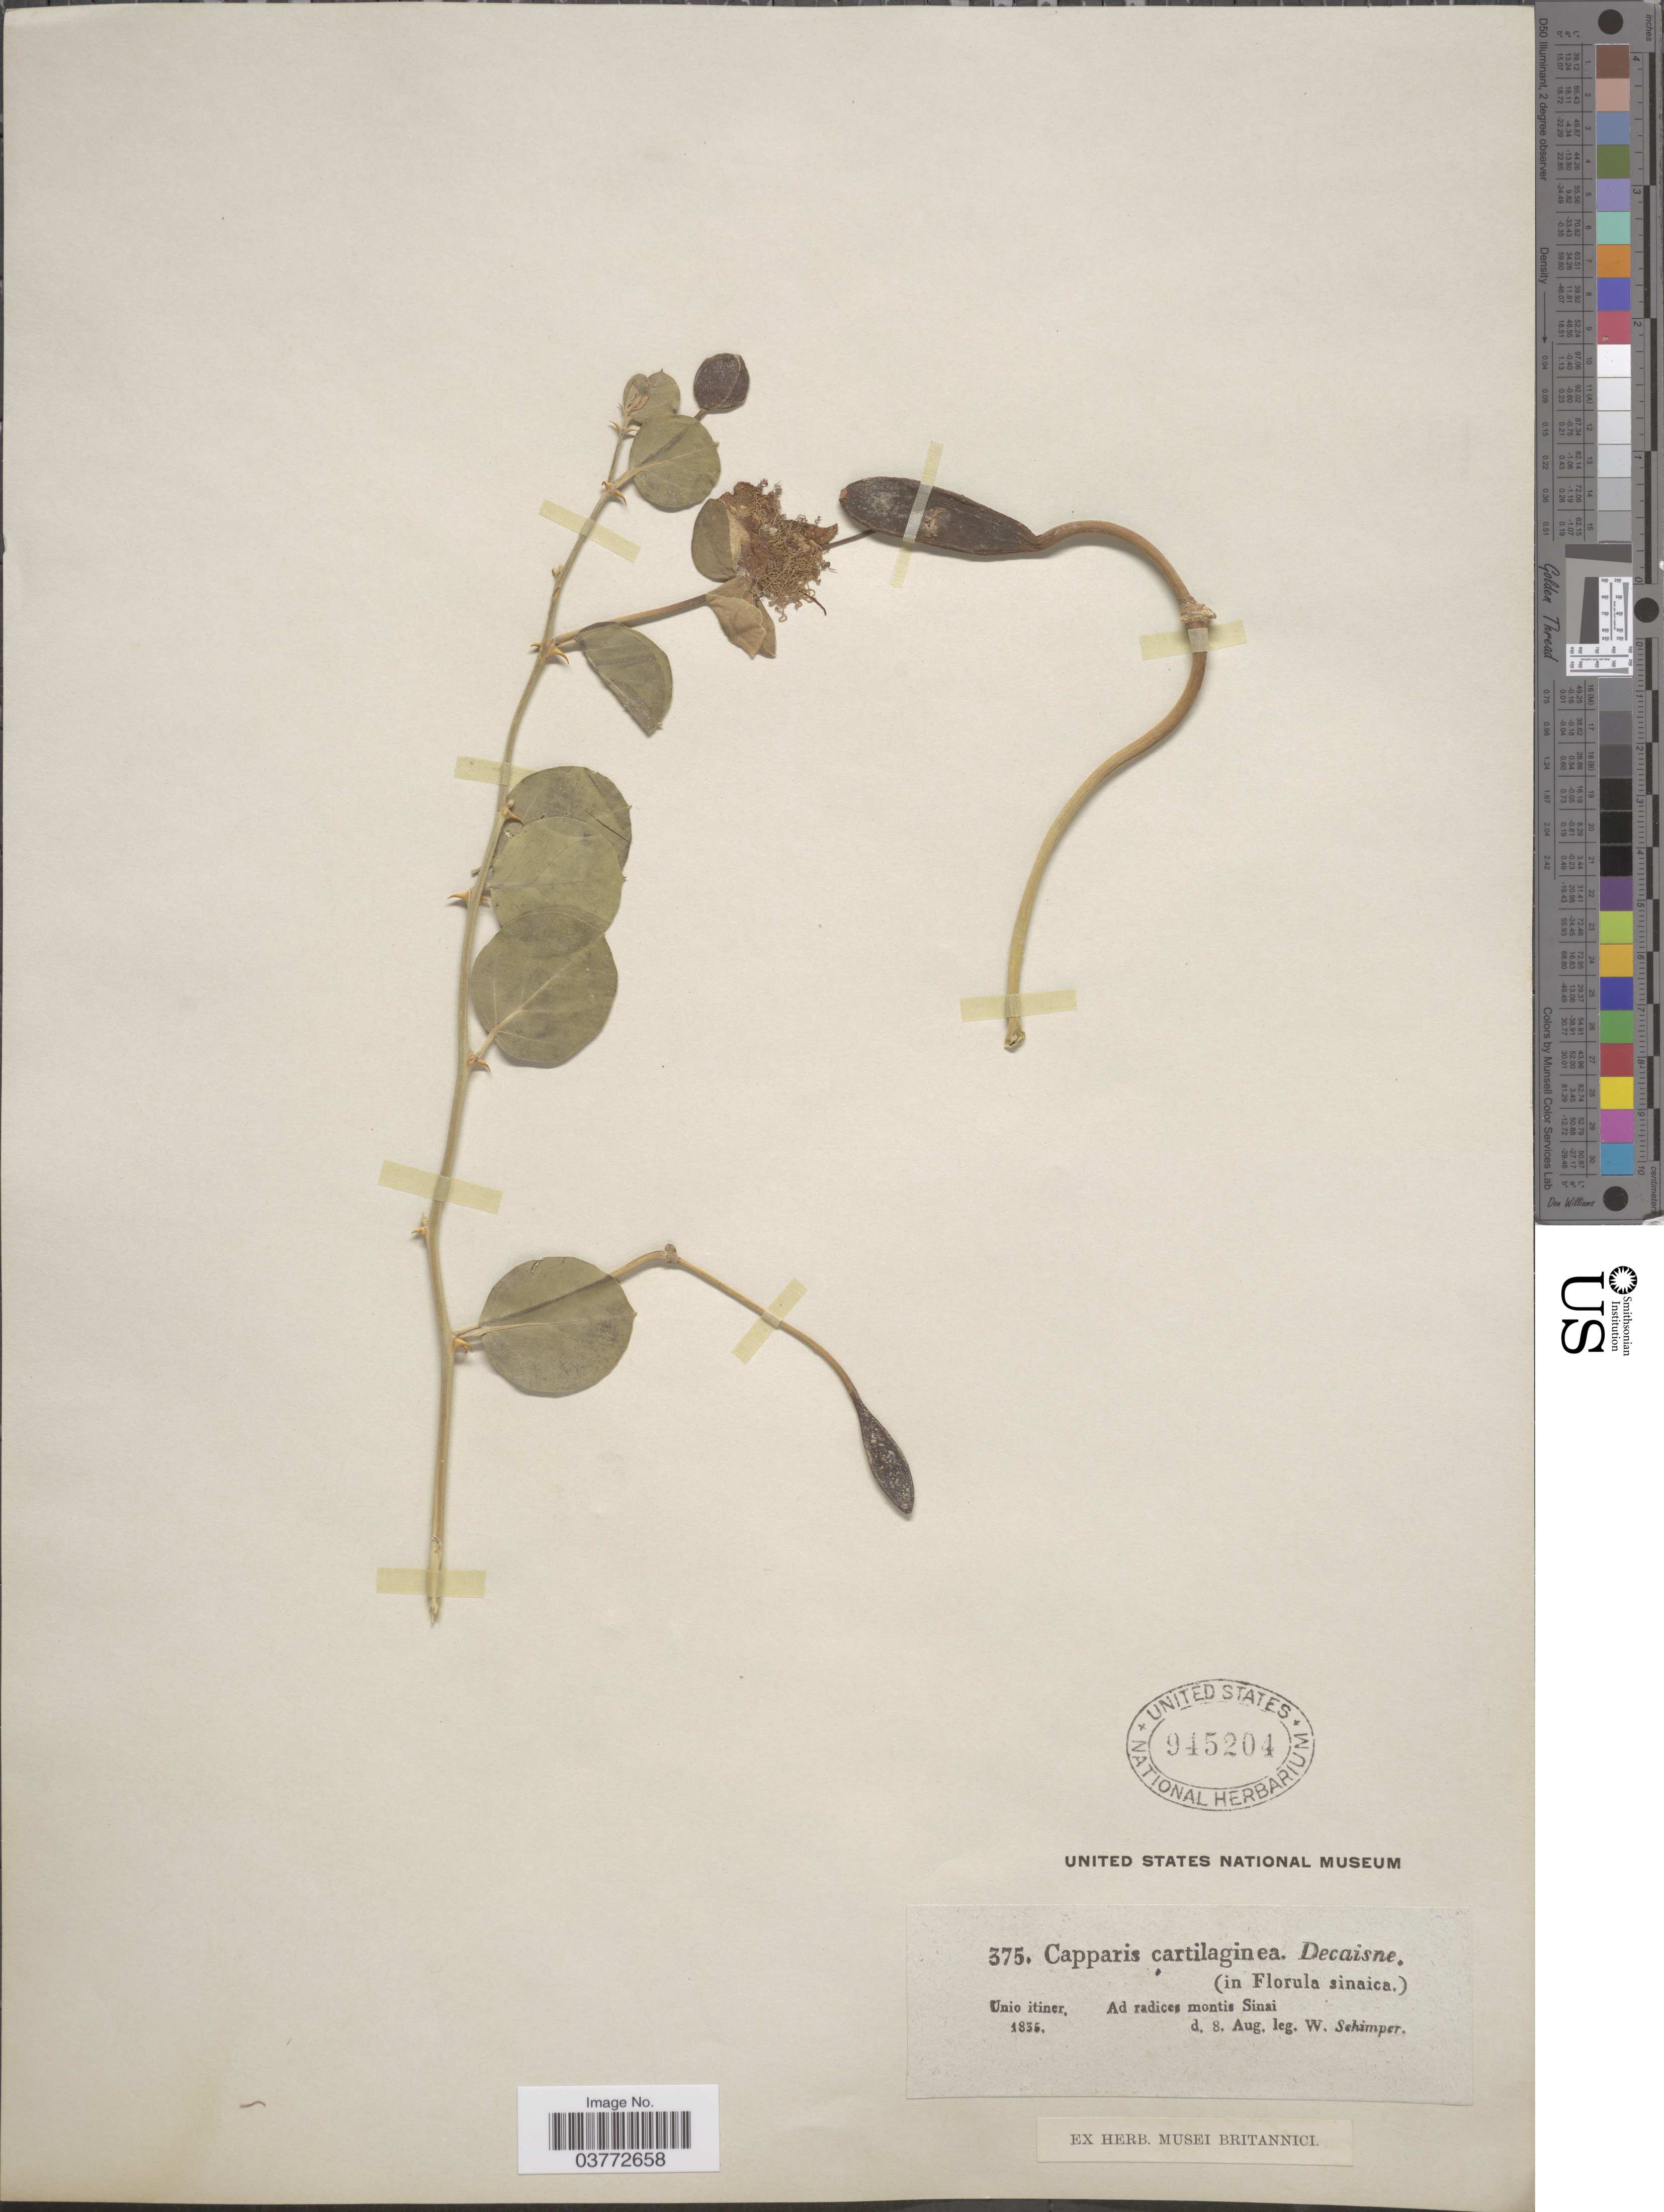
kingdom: Plantae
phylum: Tracheophyta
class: Magnoliopsida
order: Brassicales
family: Capparaceae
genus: Capparis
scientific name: Capparis cartilaginea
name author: Decne.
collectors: W. Schimper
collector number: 375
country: Egypt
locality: Ad radices montis Sinai.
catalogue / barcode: US 945204